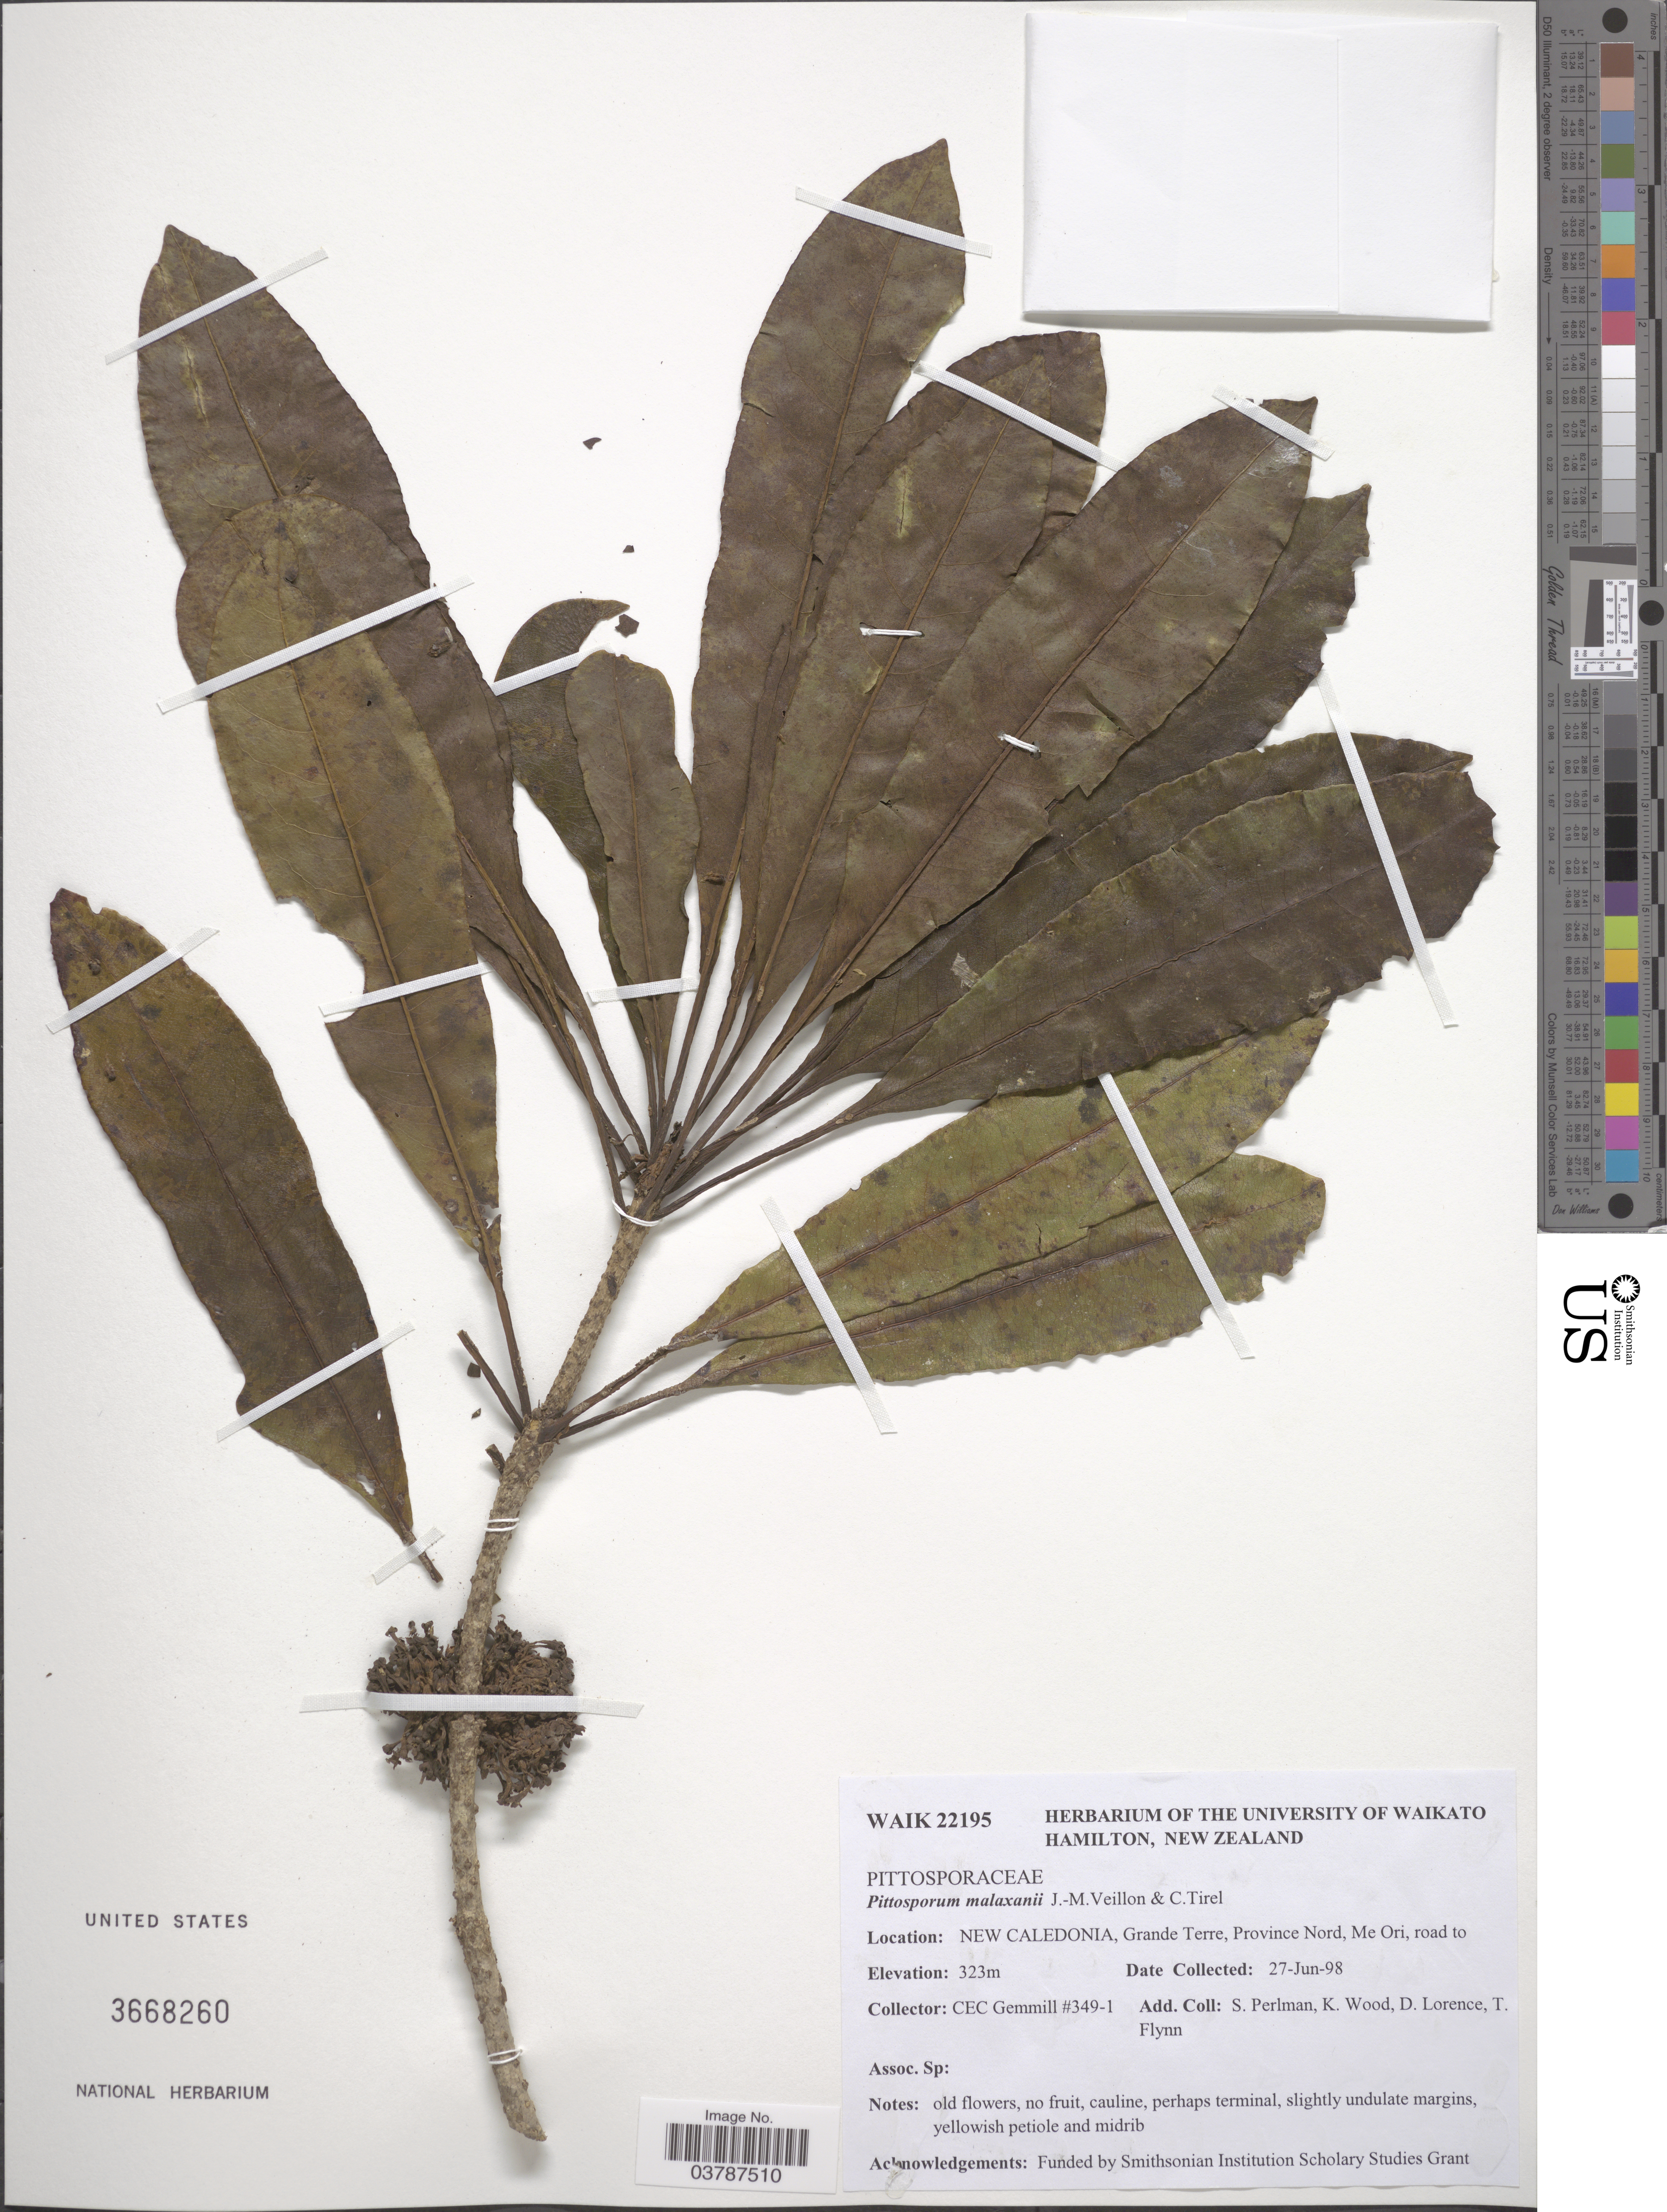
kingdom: Plantae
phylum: Tracheophyta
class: Magnoliopsida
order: Apiales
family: Pittosporaceae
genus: Pittosporum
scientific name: Pittosporum malaxanii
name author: Veillon & Tirel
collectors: C. Gemmill, S. Perlman, K. Wood, D. Lorence & T. Flynn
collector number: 349-1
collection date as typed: Transcribed d/m/y: 27/6/98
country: New Caledonia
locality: Grande Terre, Province Nord, Me Ori, road to.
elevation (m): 323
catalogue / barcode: US 3668260